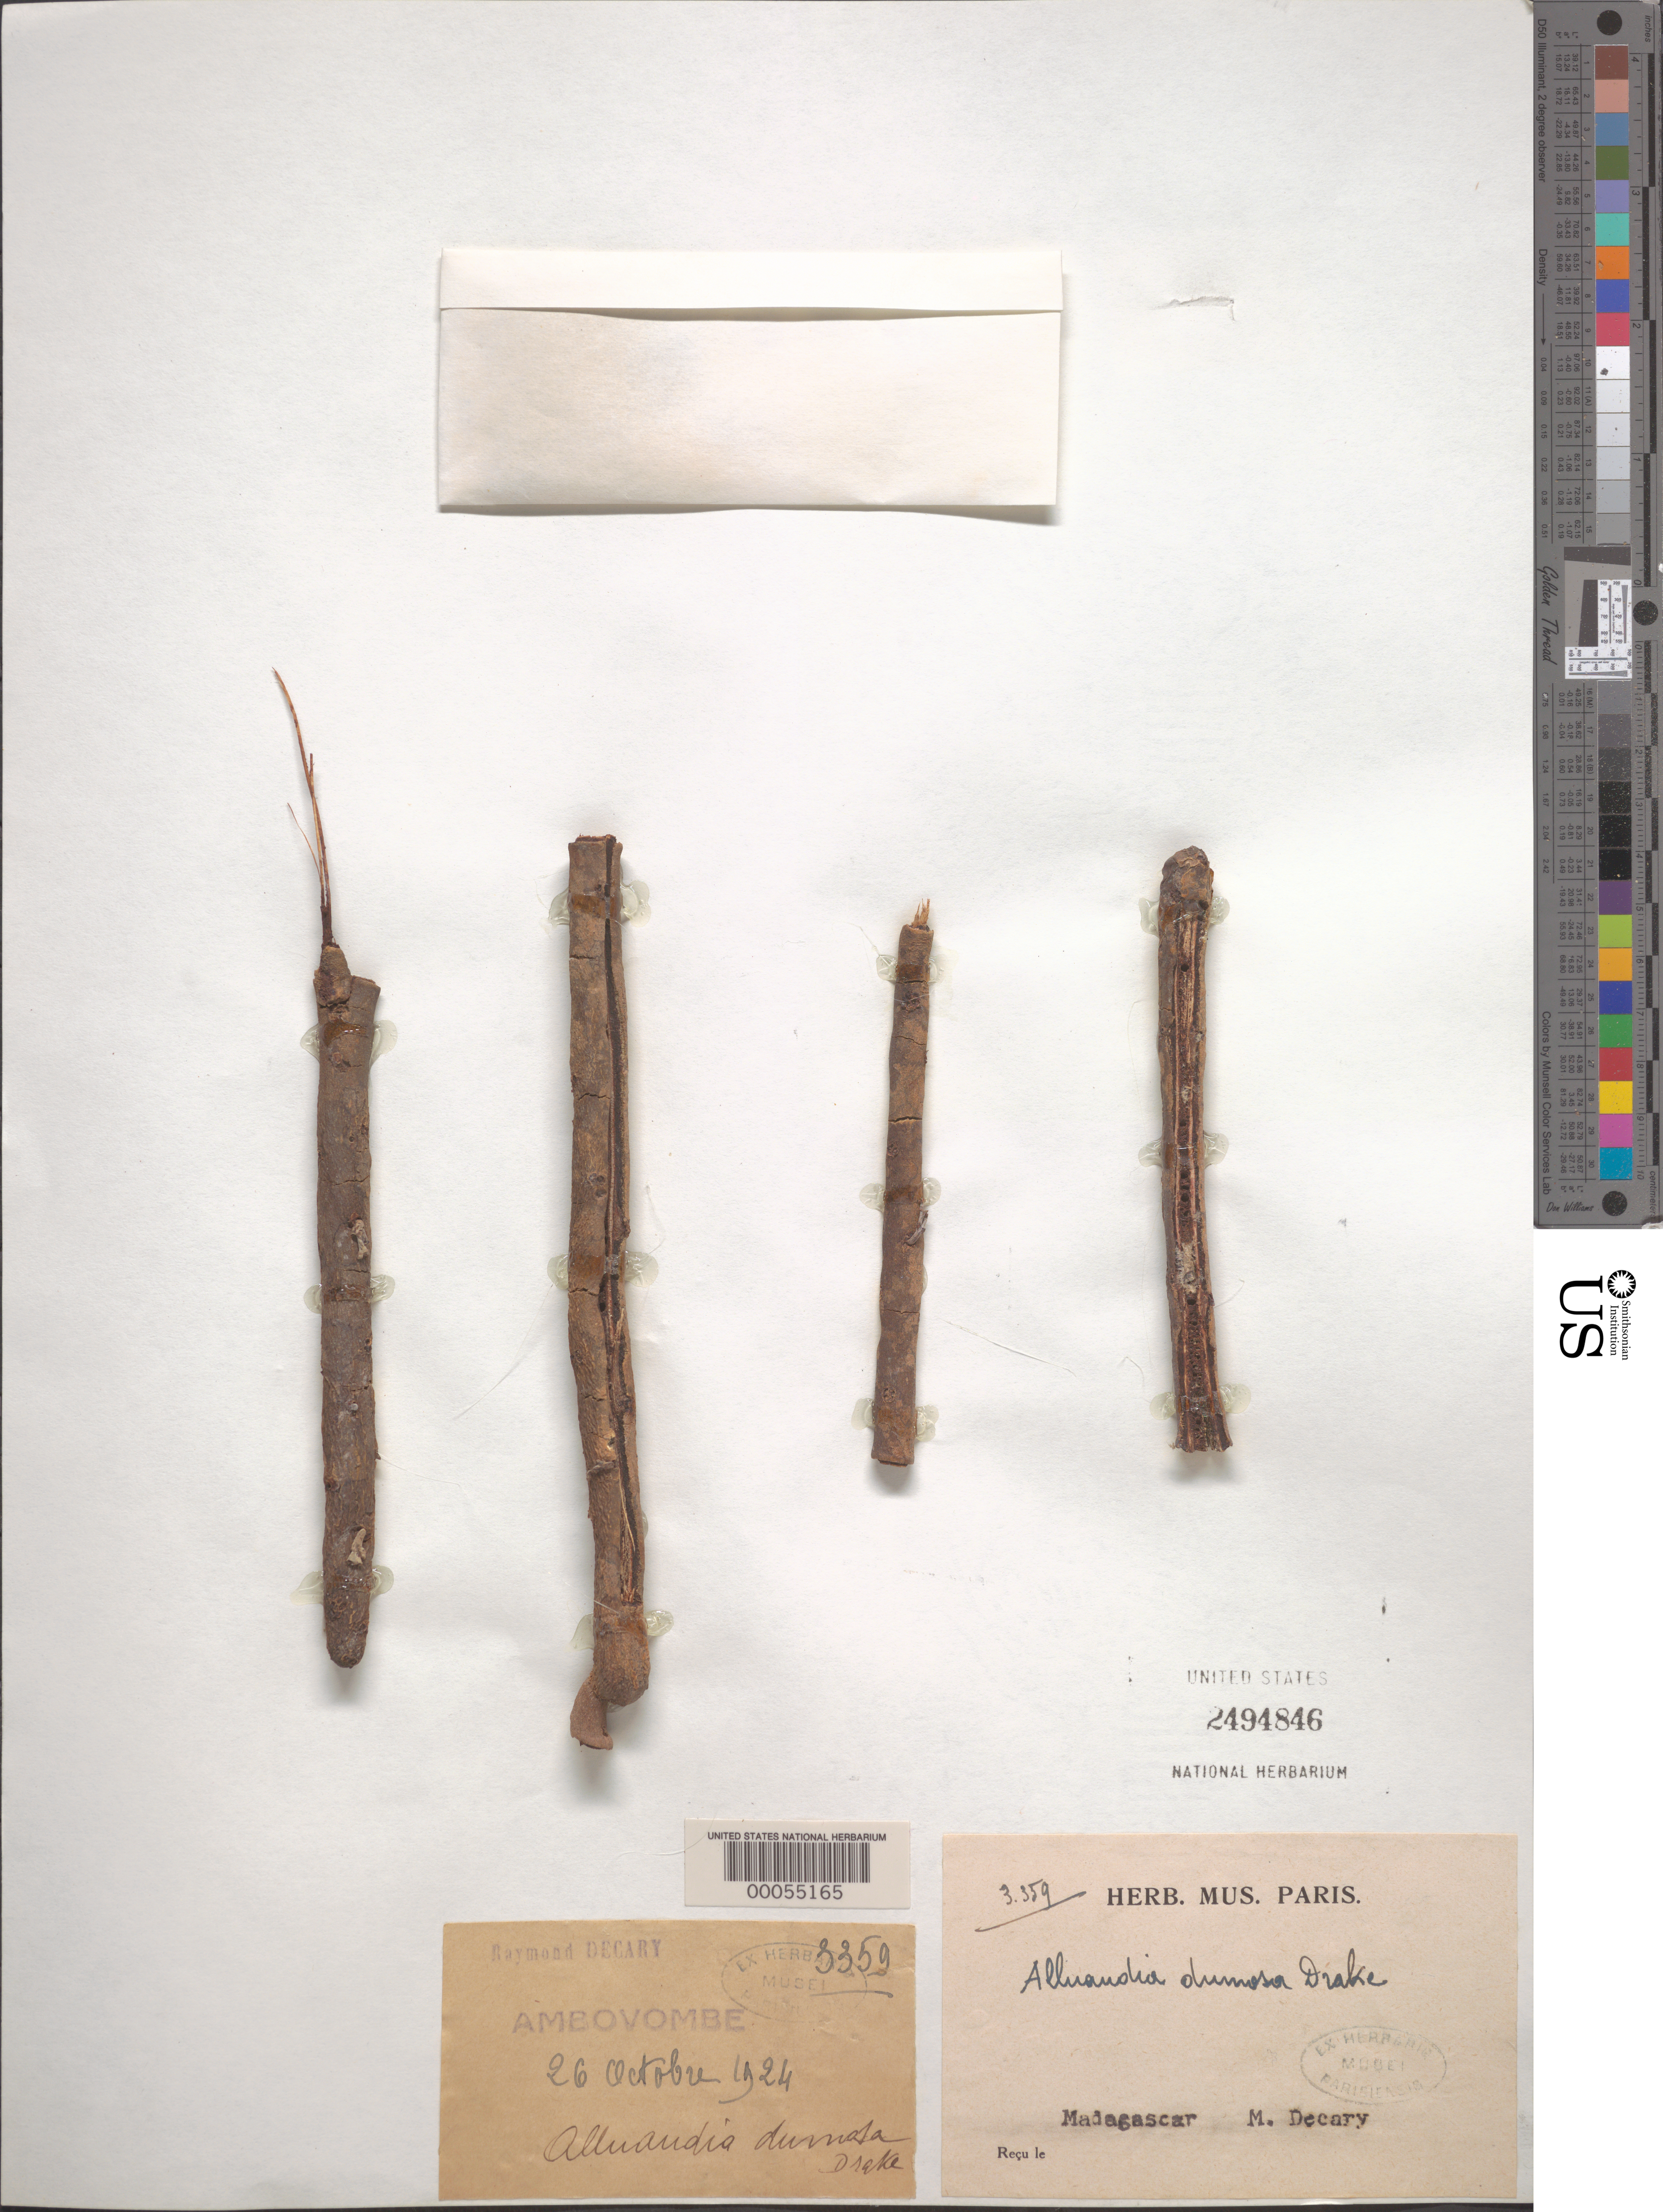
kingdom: Plantae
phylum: Tracheophyta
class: Magnoliopsida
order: Caryophyllales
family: Didiereaceae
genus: Alluaudia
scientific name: Alluaudia dumosa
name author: (Drake) Drake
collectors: R. Decary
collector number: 3359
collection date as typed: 26 Oct 1924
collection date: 1924-10-26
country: Madagascar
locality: Ameovombe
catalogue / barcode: US 2494846